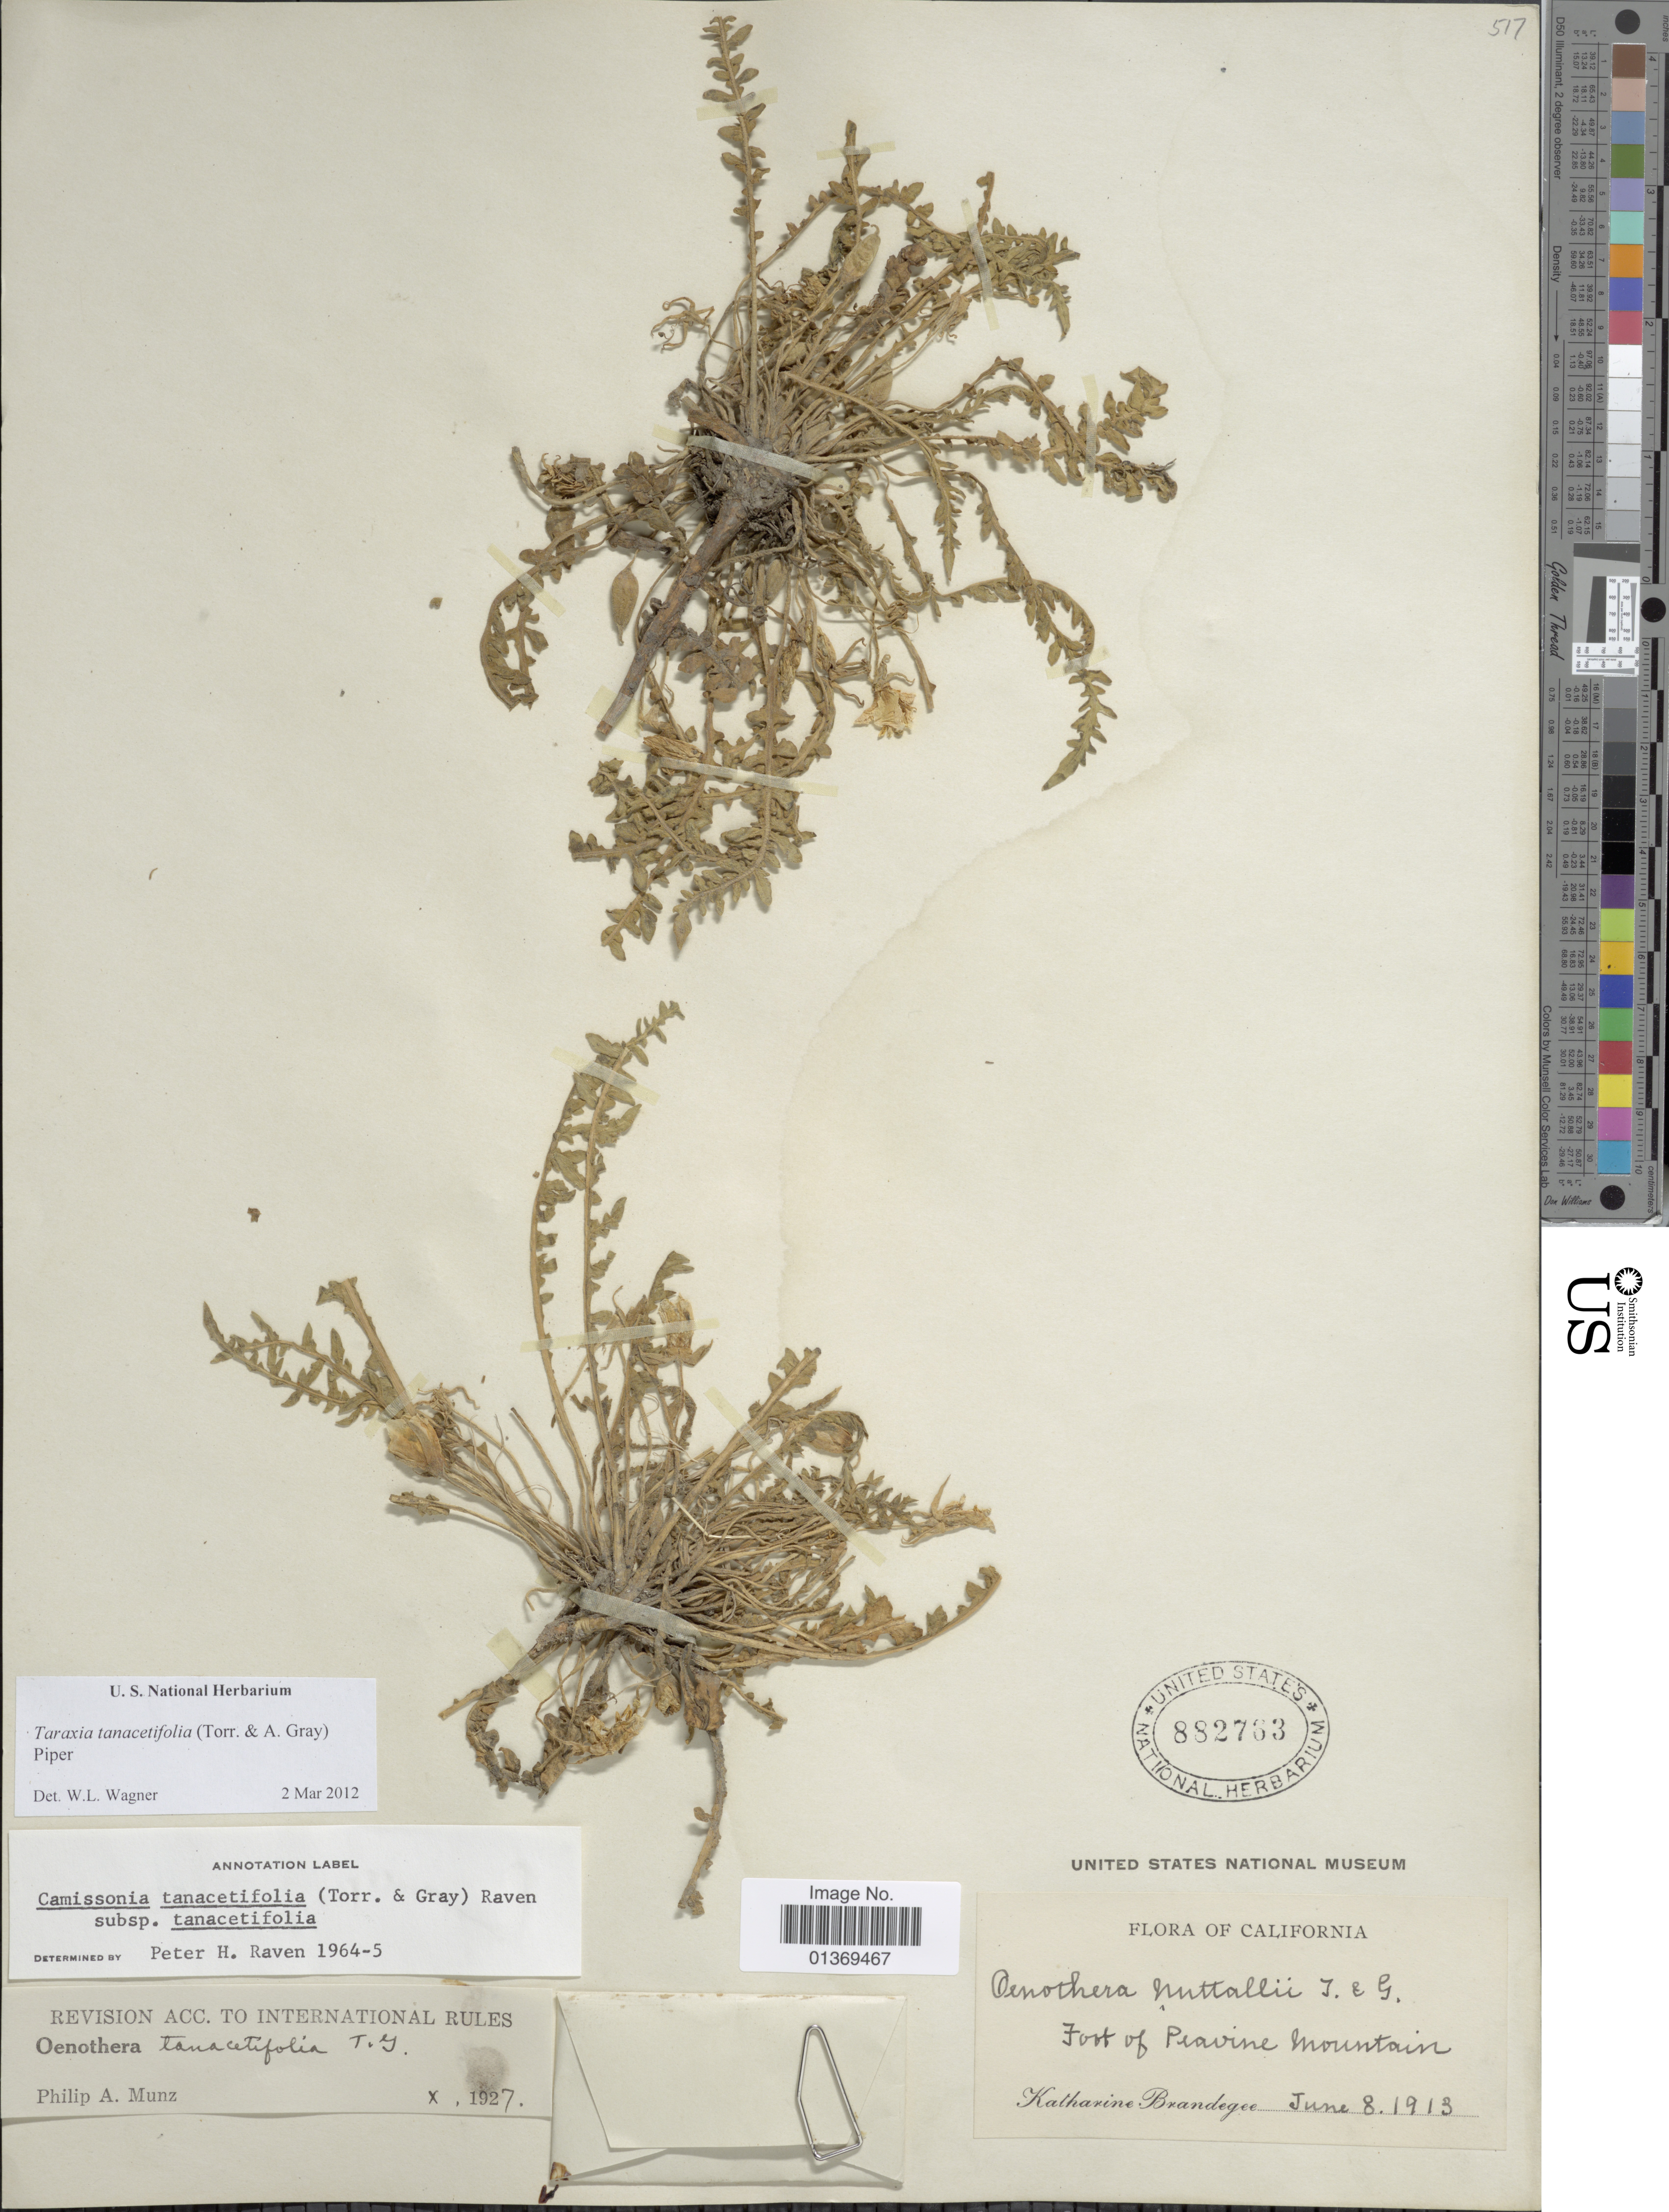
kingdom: Plantae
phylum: Tracheophyta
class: Magnoliopsida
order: Myrtales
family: Onagraceae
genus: Taraxia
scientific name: Taraxia tanacetifolia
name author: (Torr. & A. Gray) Piper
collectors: M. K. Brandegee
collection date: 1913-06-08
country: United States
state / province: California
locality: Foot of Peavine Mountain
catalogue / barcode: US 882763